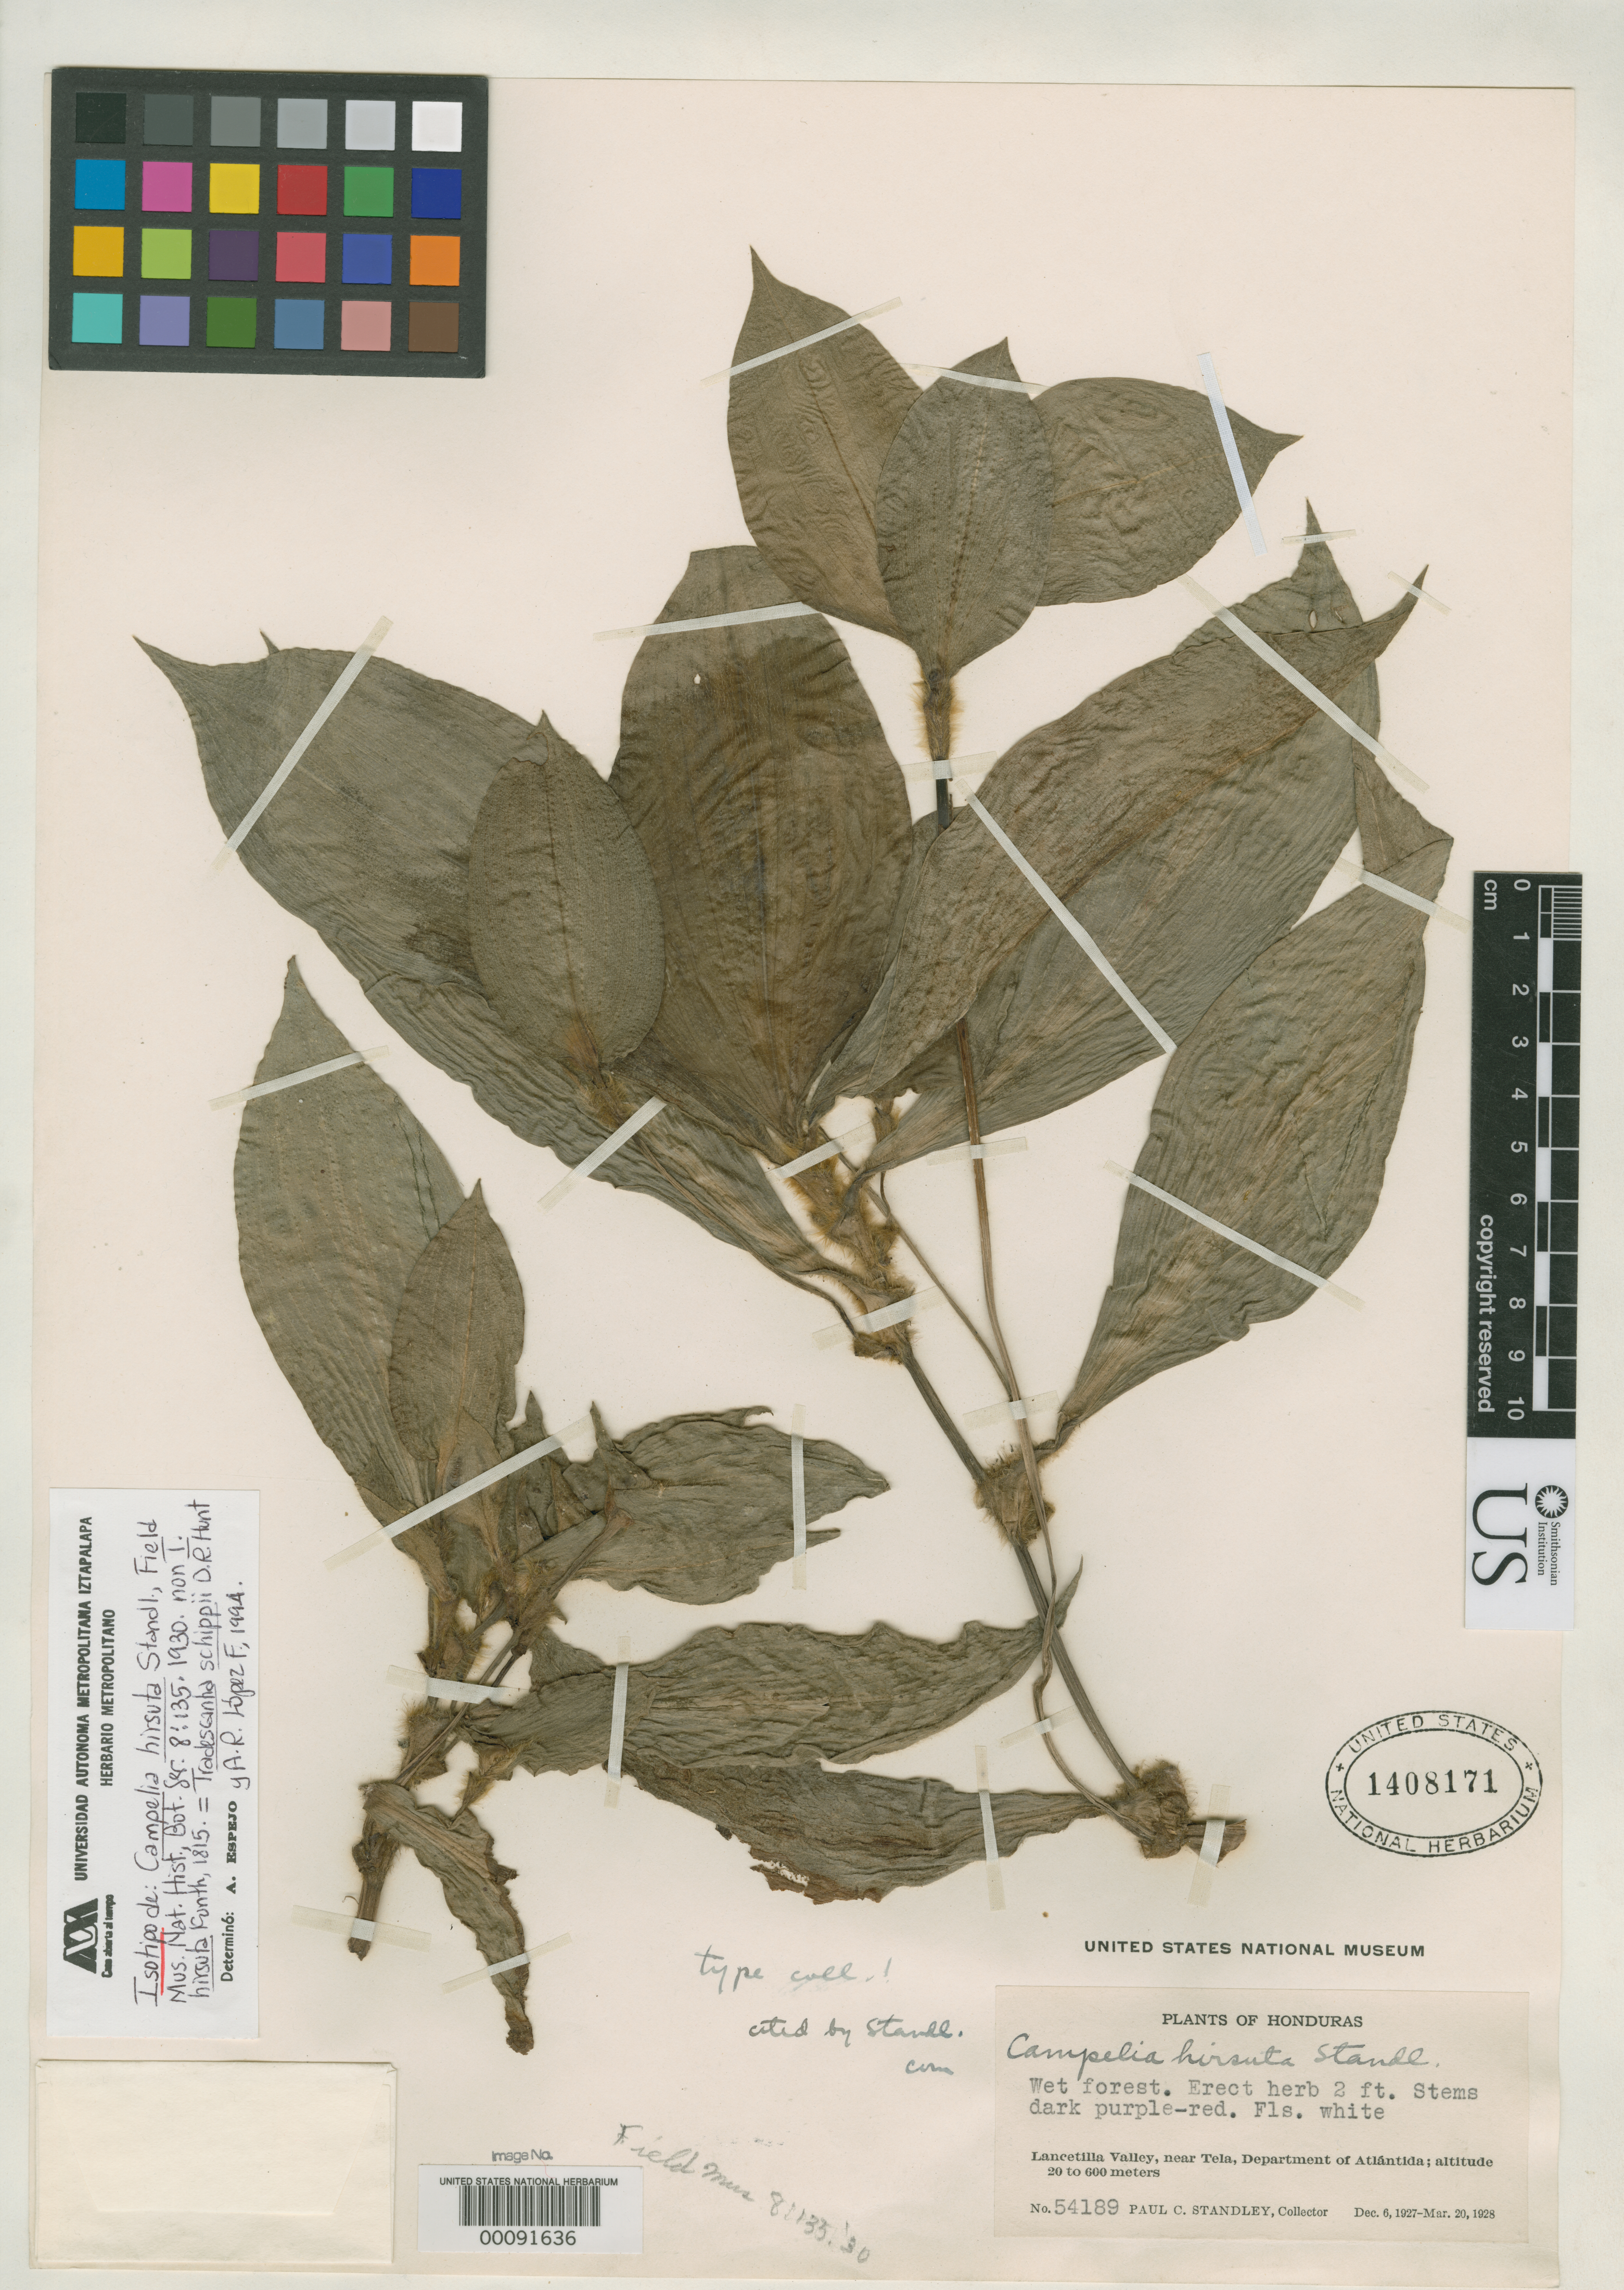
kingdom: Plantae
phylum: Tracheophyta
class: Liliopsida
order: Commelinales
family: Commelinaceae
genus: Campelia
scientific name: Campelia hirsuta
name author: Standl.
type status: Isotype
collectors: P. C. Standley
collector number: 54189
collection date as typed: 07 Jan 1928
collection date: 1928-01-07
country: Honduras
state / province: Atlántida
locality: Lancetilla Valley, near Tela.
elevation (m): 300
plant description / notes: Collection date according to protologue, 7 Jan. 1928; on label, "Dec.6, 1927-Mar. 20, 1928"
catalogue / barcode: US 1408171